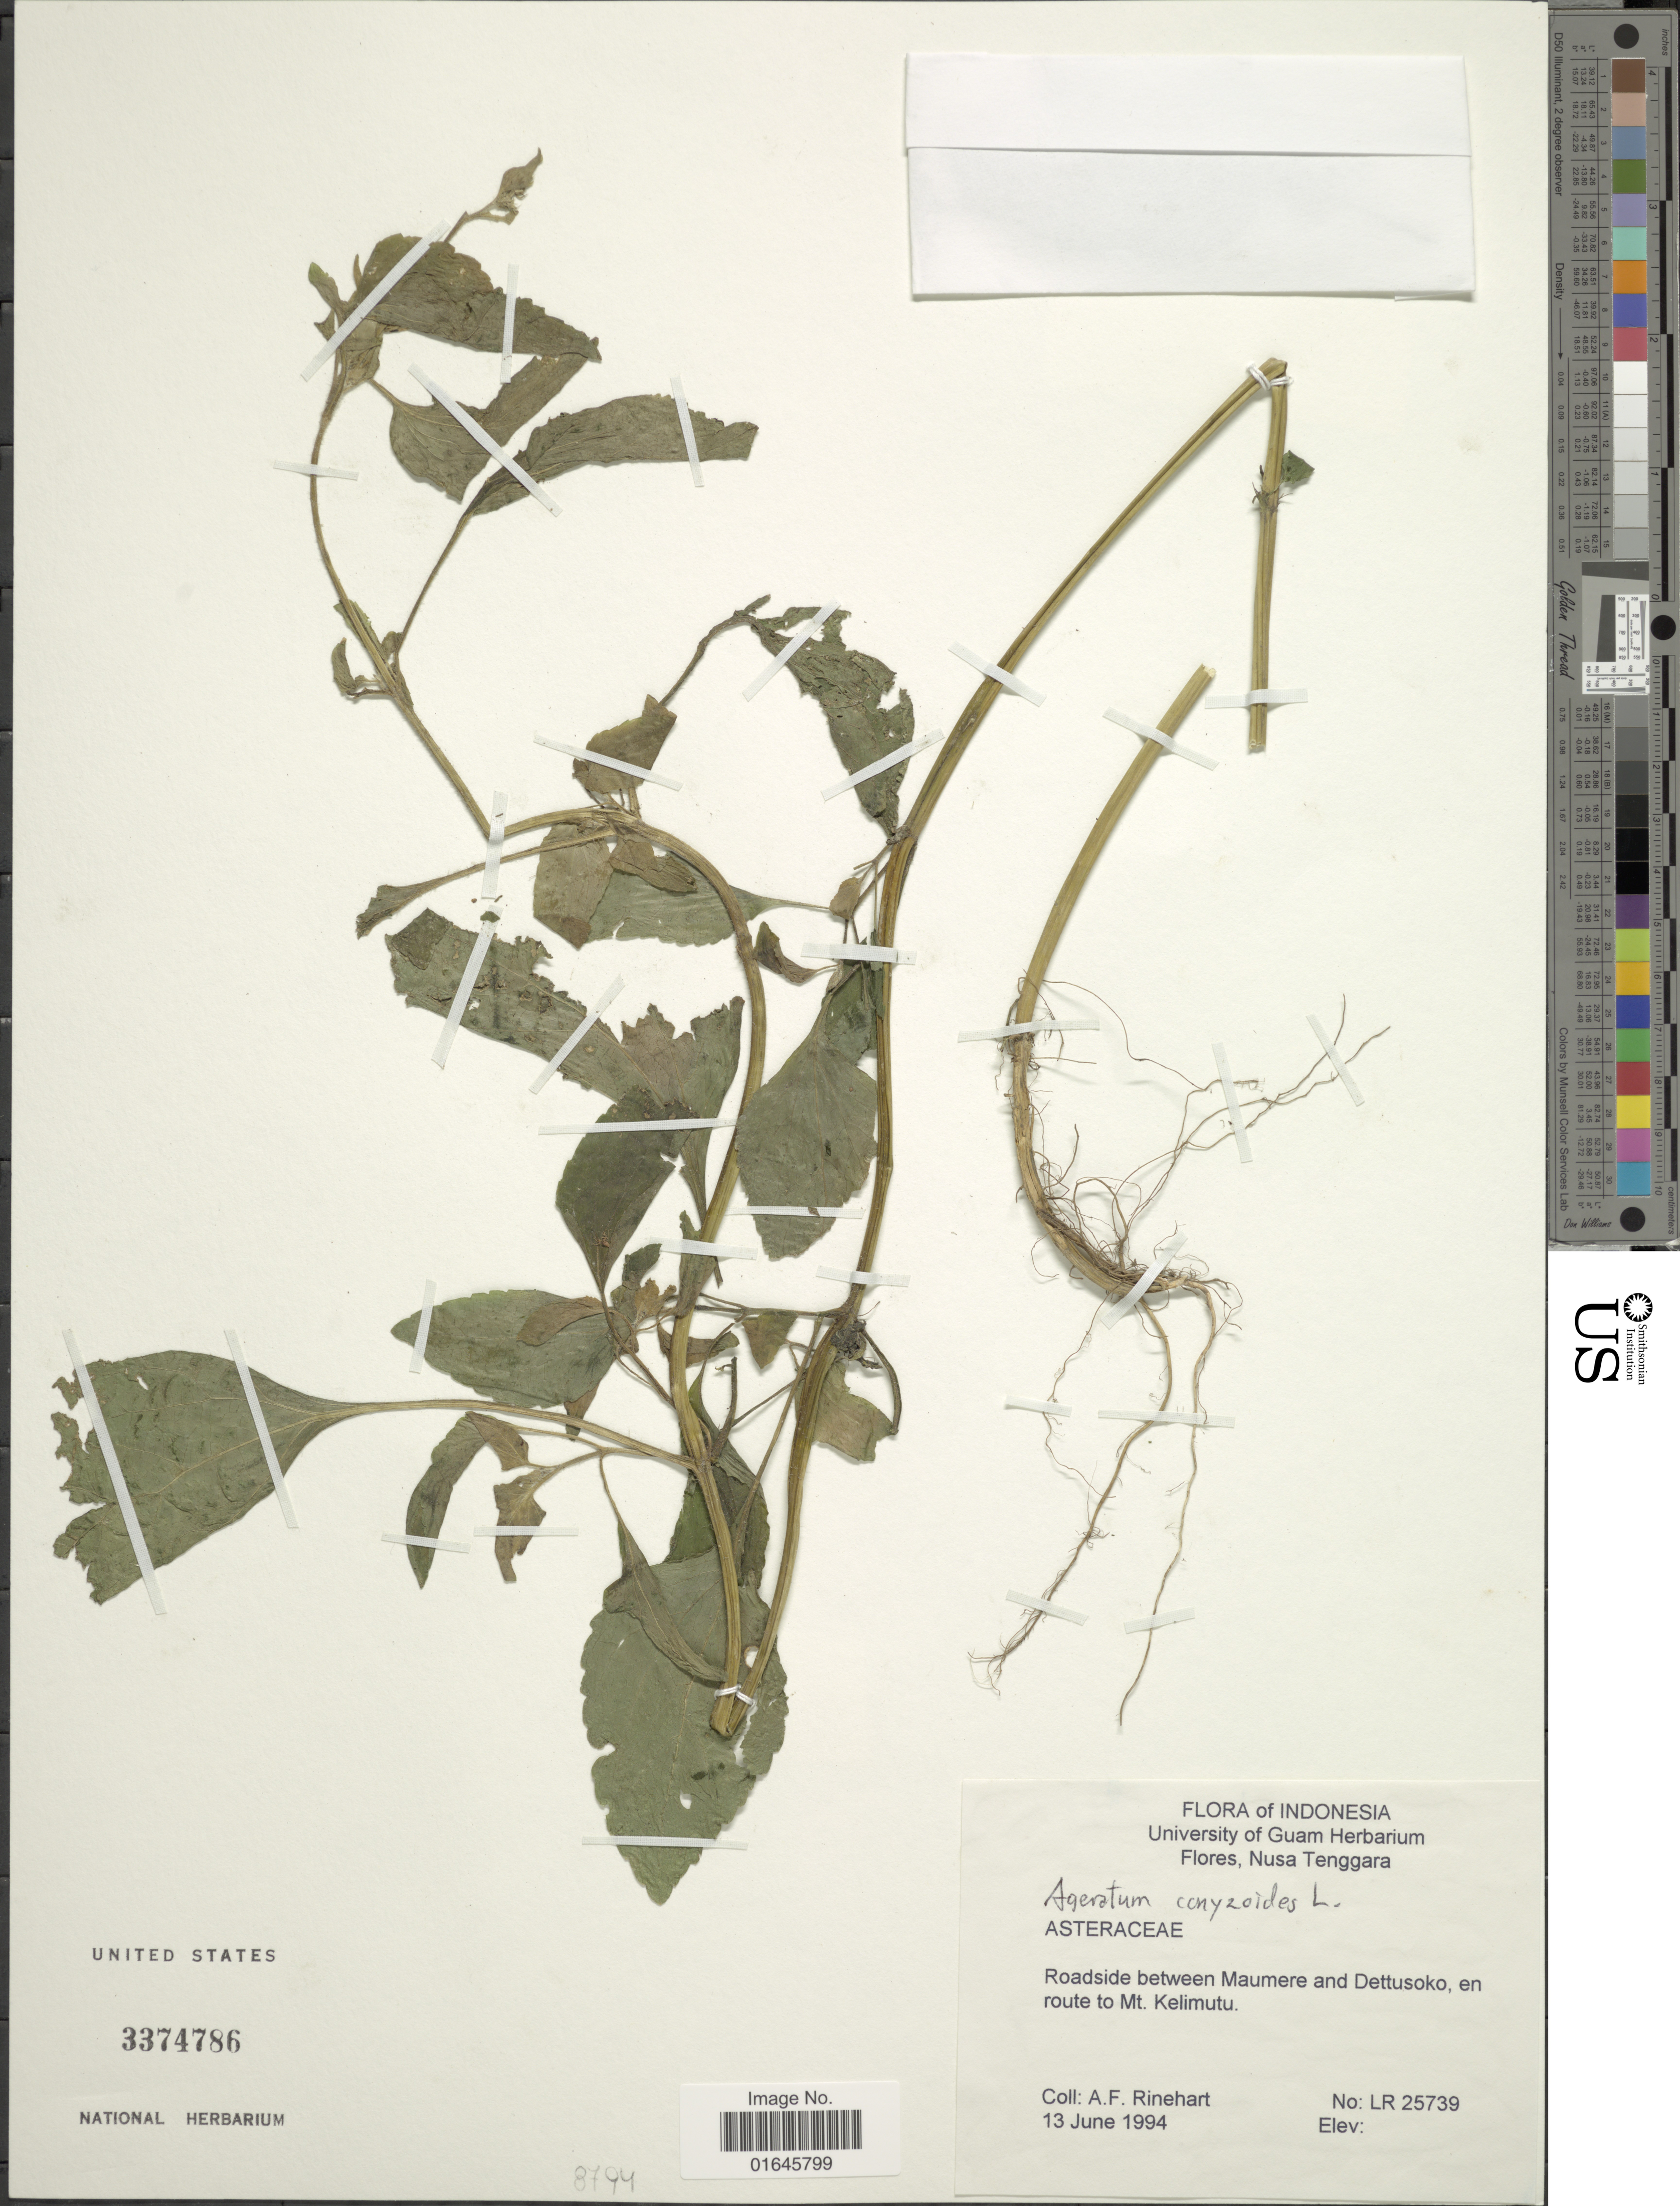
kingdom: Plantae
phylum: Tracheophyta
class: Magnoliopsida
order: Asterales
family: Asteraceae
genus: Ageratum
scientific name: Ageratum conyzoides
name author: L.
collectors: A. Rinehart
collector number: LR 25739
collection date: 1994-06-13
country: Indonesia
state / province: Nusa Tenggara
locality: Roadside between Maumere and Dettusoko en route to Mt. Kelimutu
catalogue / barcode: US 3374786